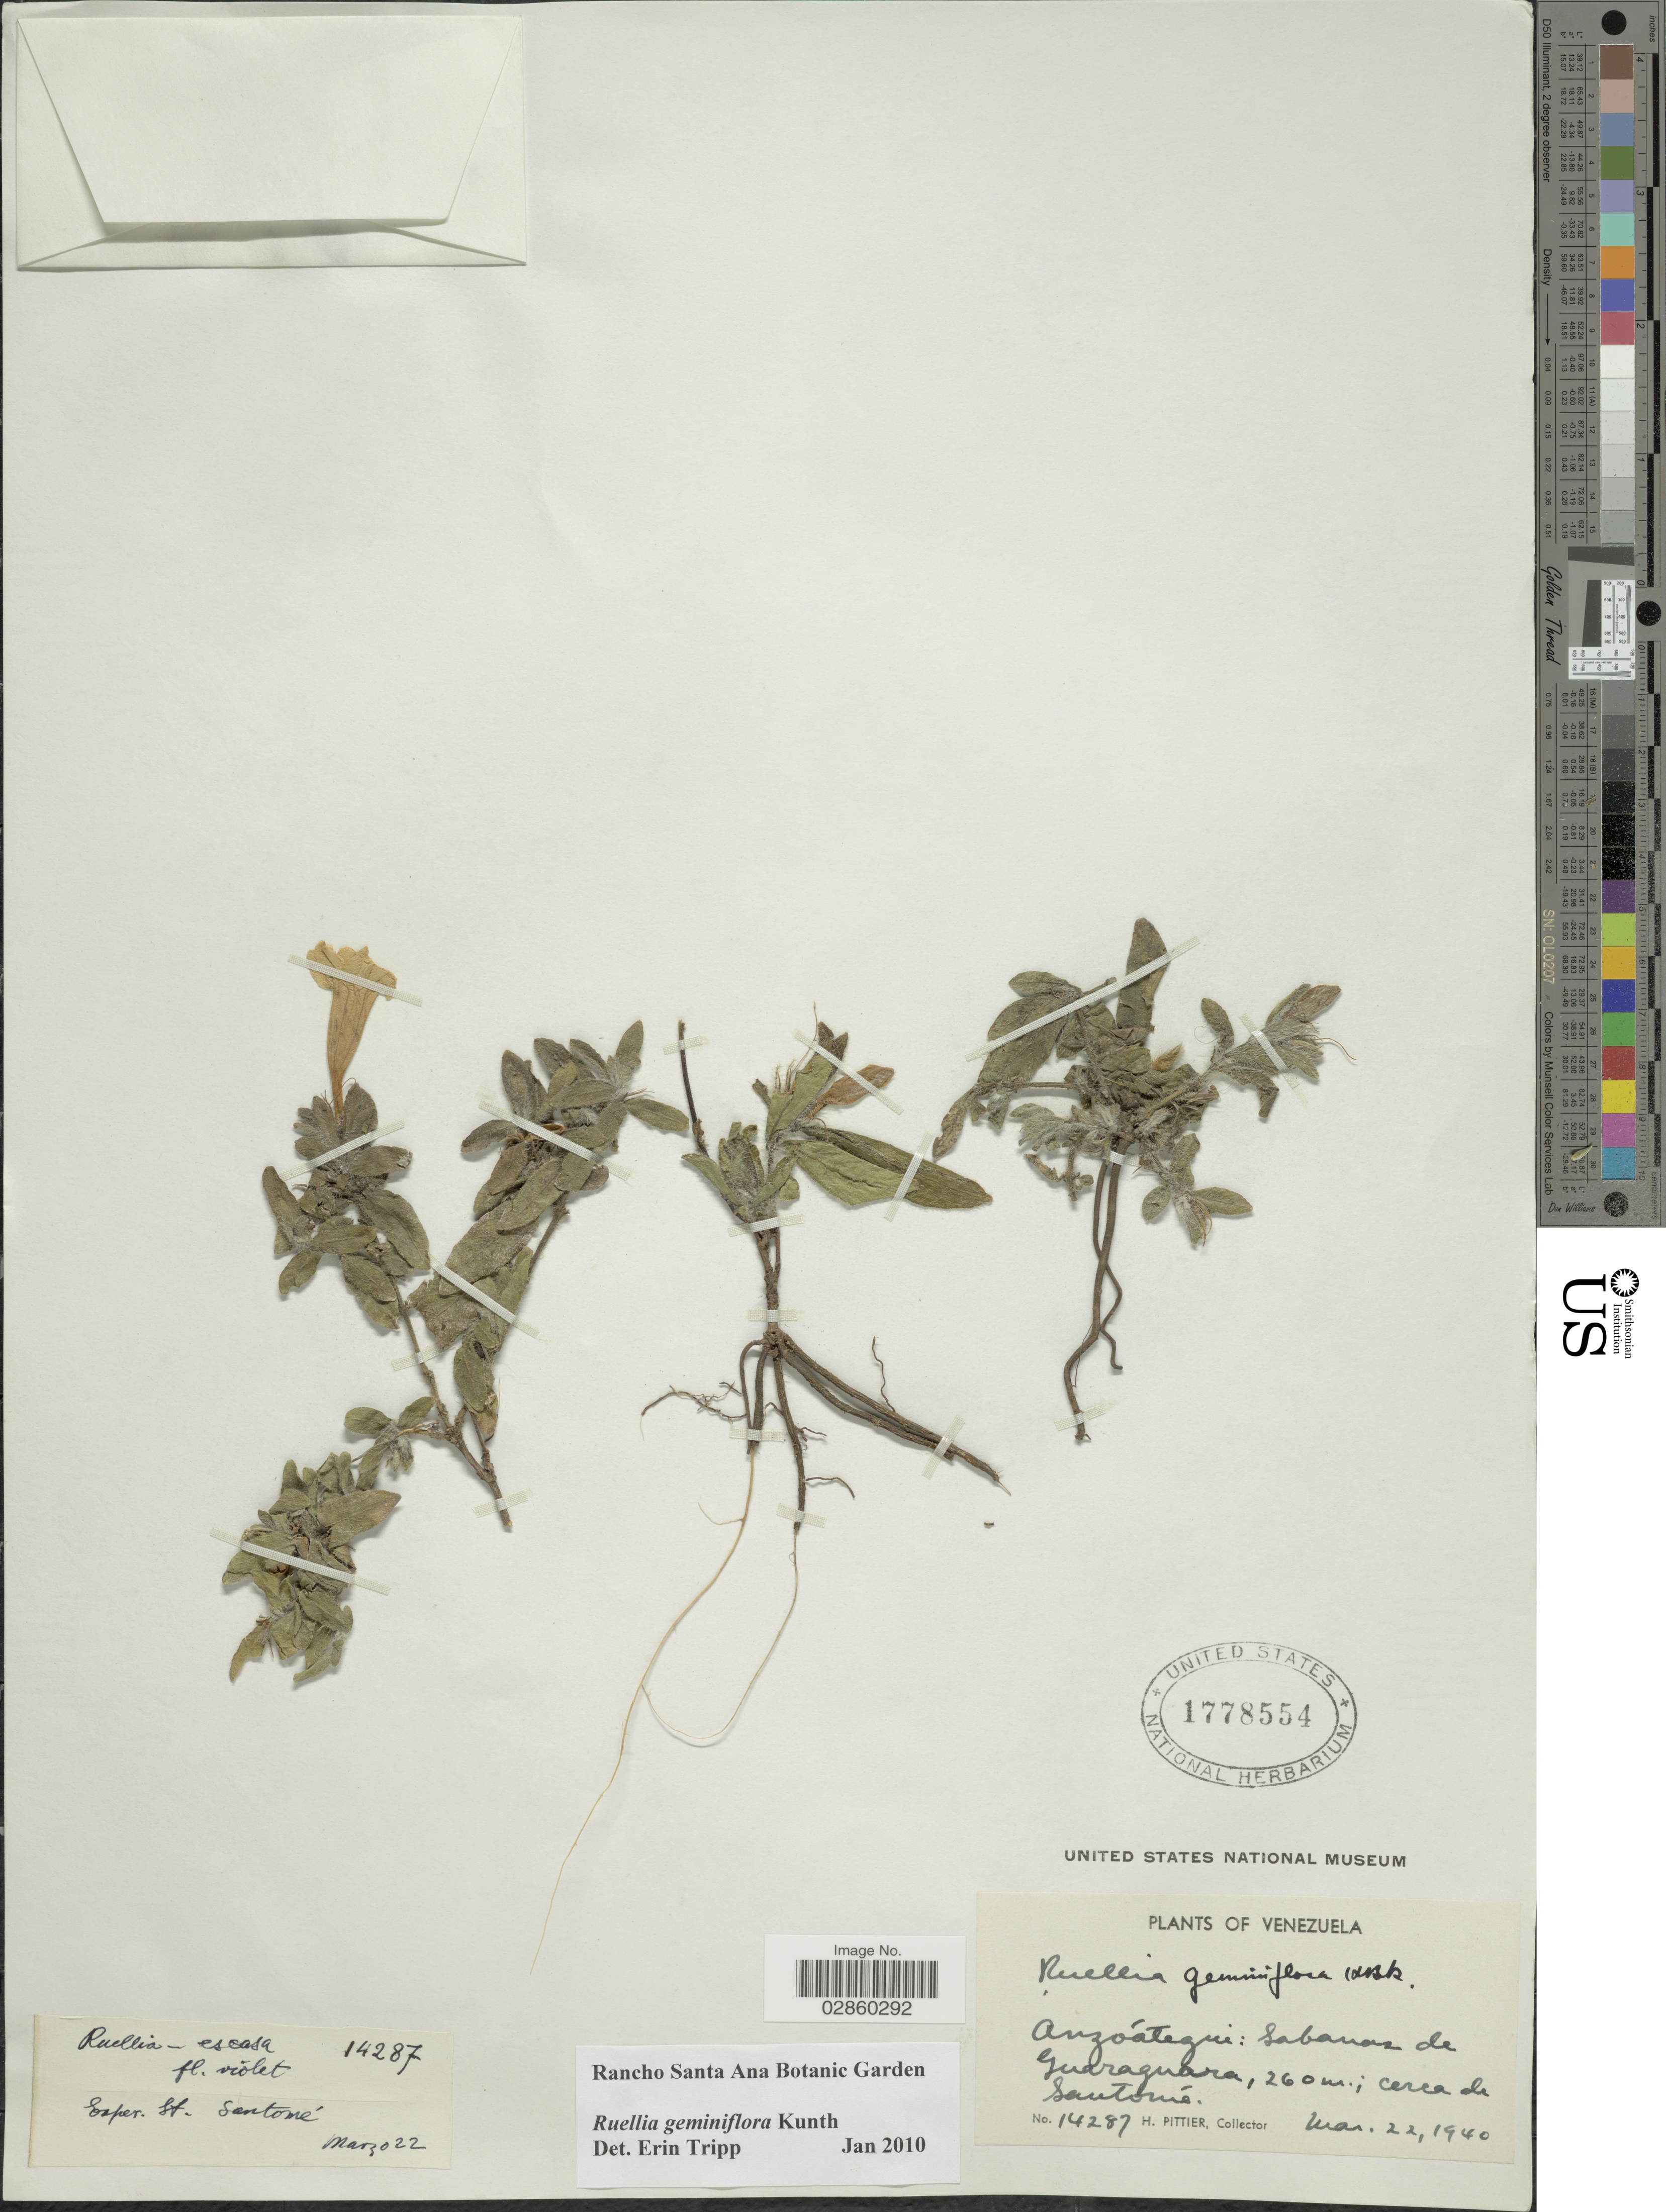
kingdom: Plantae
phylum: Tracheophyta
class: Magnoliopsida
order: Lamiales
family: Acanthaceae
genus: Ruellia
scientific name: Ruellia geminiflora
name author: Kunth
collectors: H. F. Pittier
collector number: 14287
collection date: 1940-03-22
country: Venezuela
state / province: Anzoategui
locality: Sabanas de Guaraguara, cerca de Santomé.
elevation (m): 260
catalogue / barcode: US 1778554